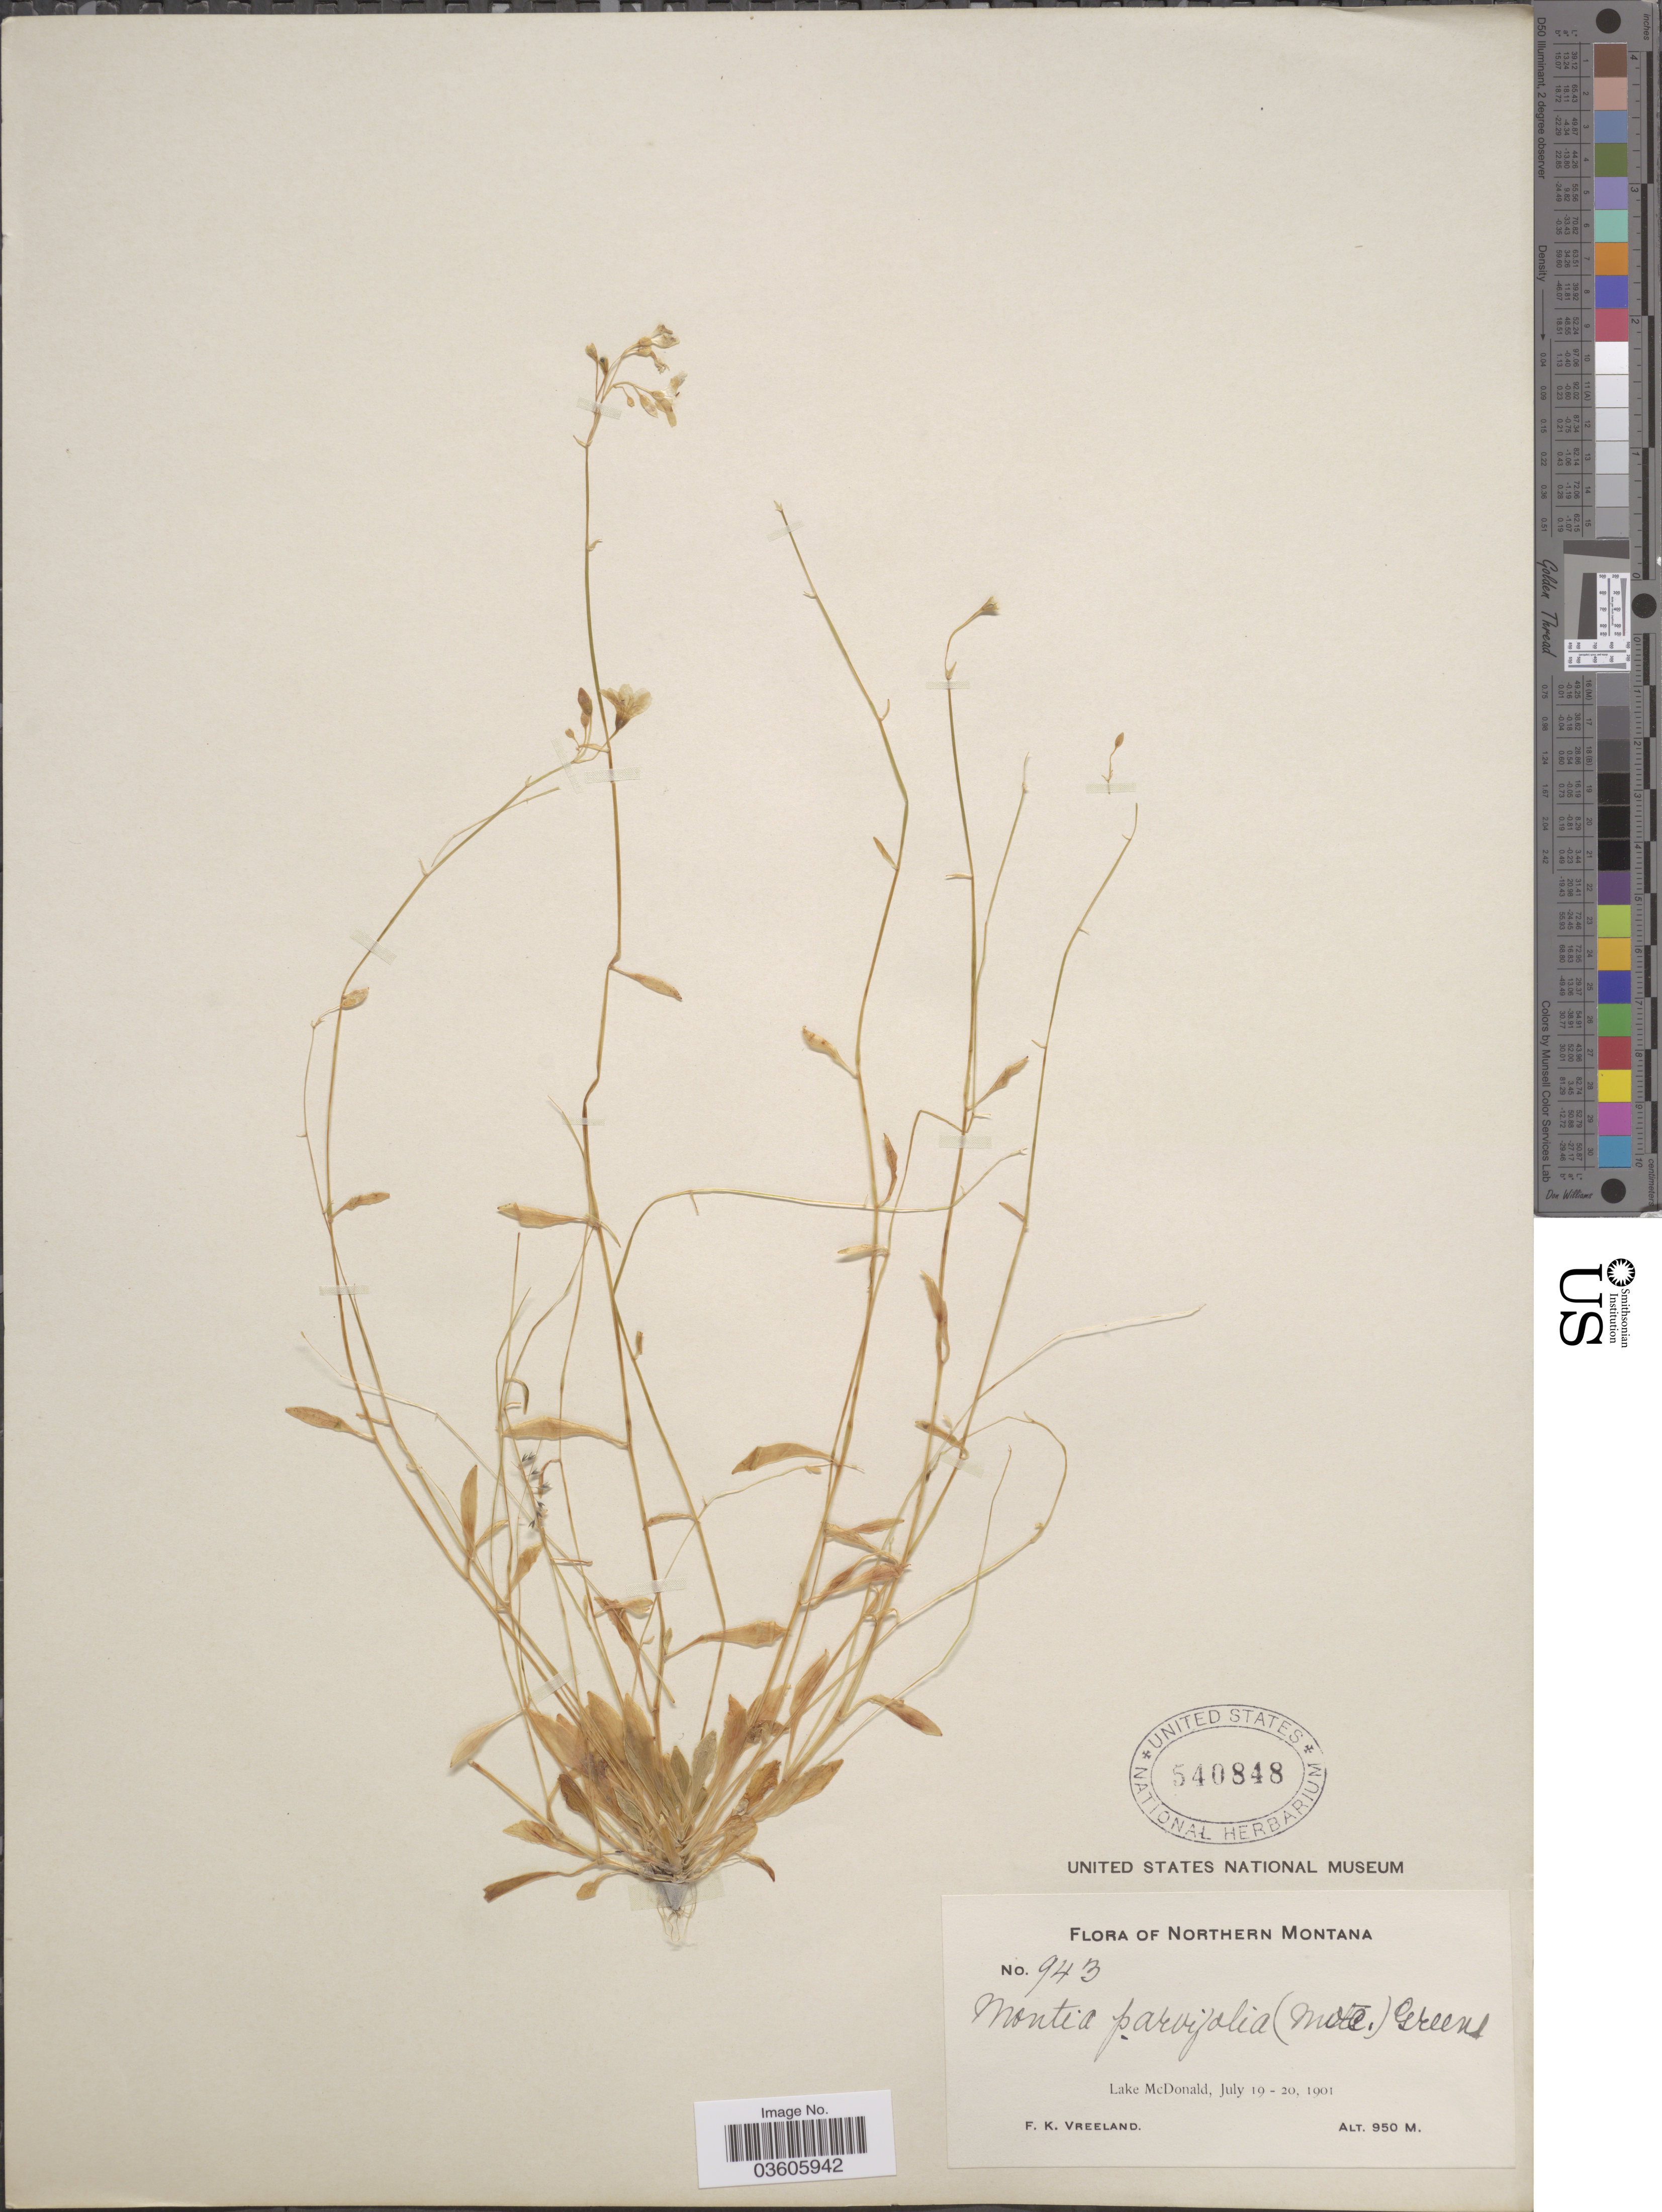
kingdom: Plantae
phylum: Tracheophyta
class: Magnoliopsida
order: Caryophyllales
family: Montiaceae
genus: Montia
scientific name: Montia parvifolia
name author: (Moc. ex DC.) Greene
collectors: F. Vreeland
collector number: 943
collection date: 1901-07-19/1901-07-20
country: United States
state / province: Montana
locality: Northern Montana. Lake McDonald.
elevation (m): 950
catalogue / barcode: US 540848